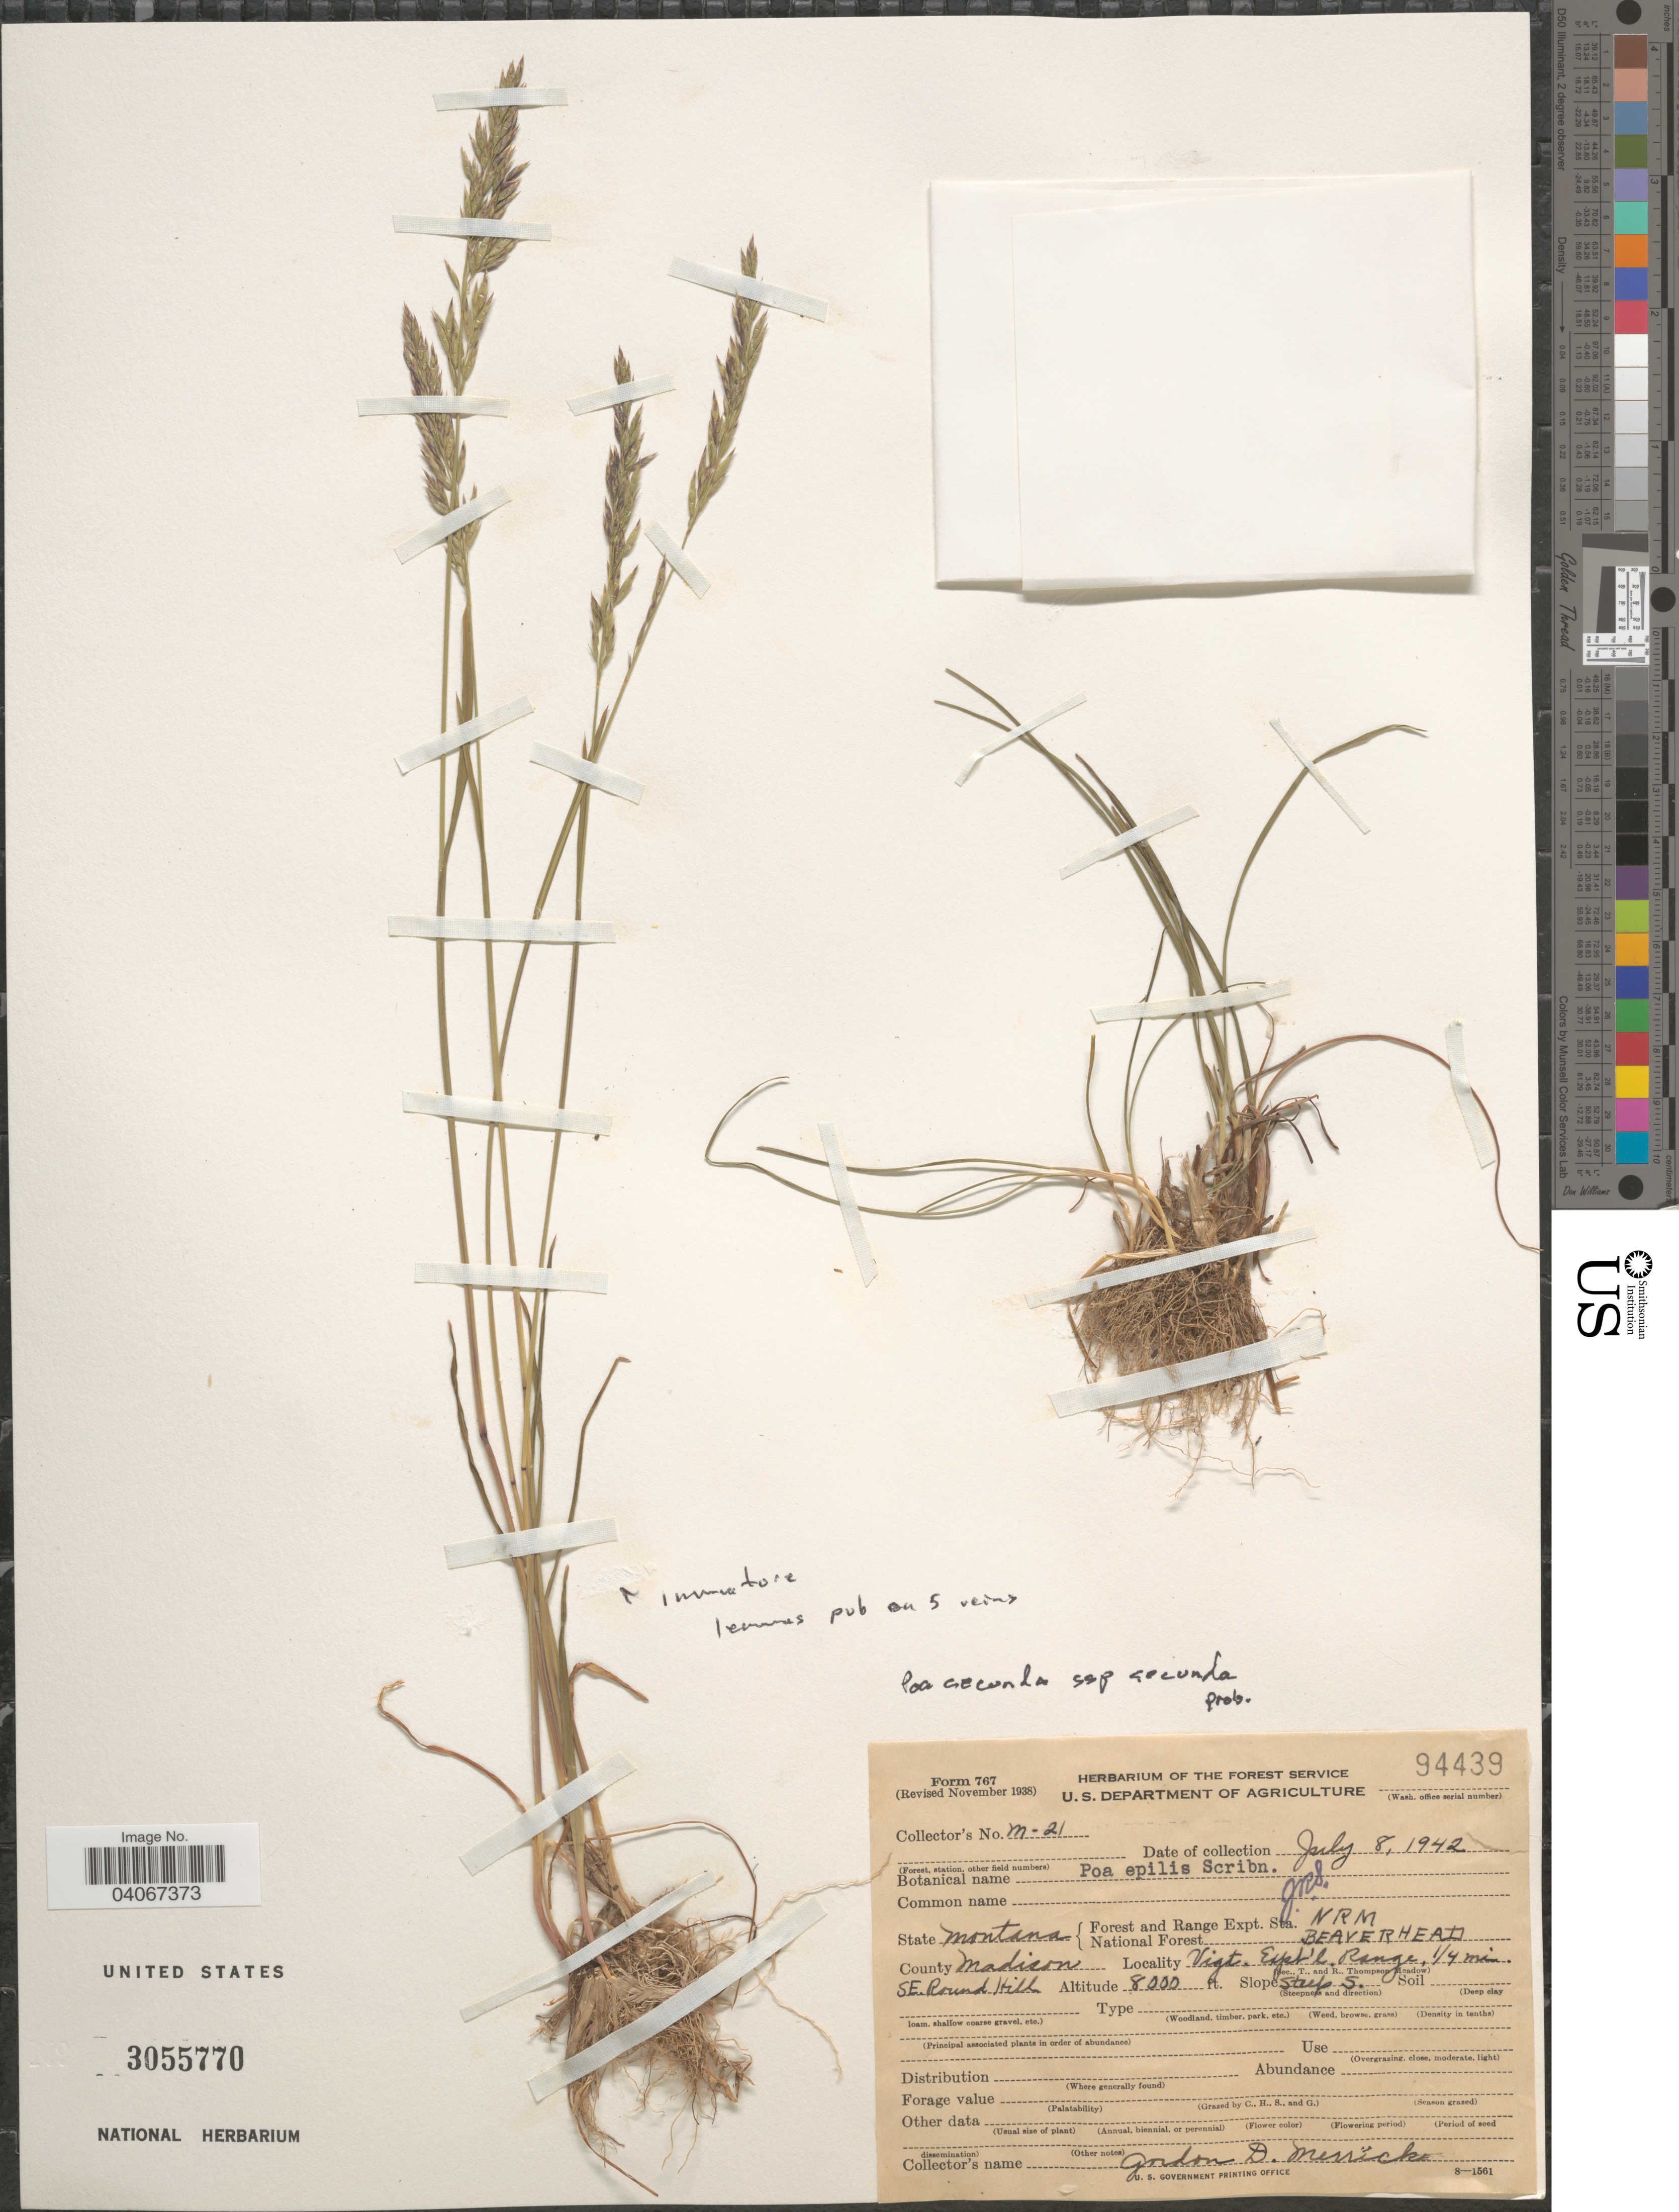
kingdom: Plantae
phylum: Tracheophyta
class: Liliopsida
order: Poales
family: Poaceae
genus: Poa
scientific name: Poa secunda subsp. secunda var. secunda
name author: J. Presl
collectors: G. Merrick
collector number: M-21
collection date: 1942-07-08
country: United States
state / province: Montana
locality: Forest and Range Expt. Sta. National Forest NRM Beaverhead. County Madison. Vigt. Expt'l Range 1/4 mi. S.E. Round Hills.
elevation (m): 2438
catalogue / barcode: US 3055770